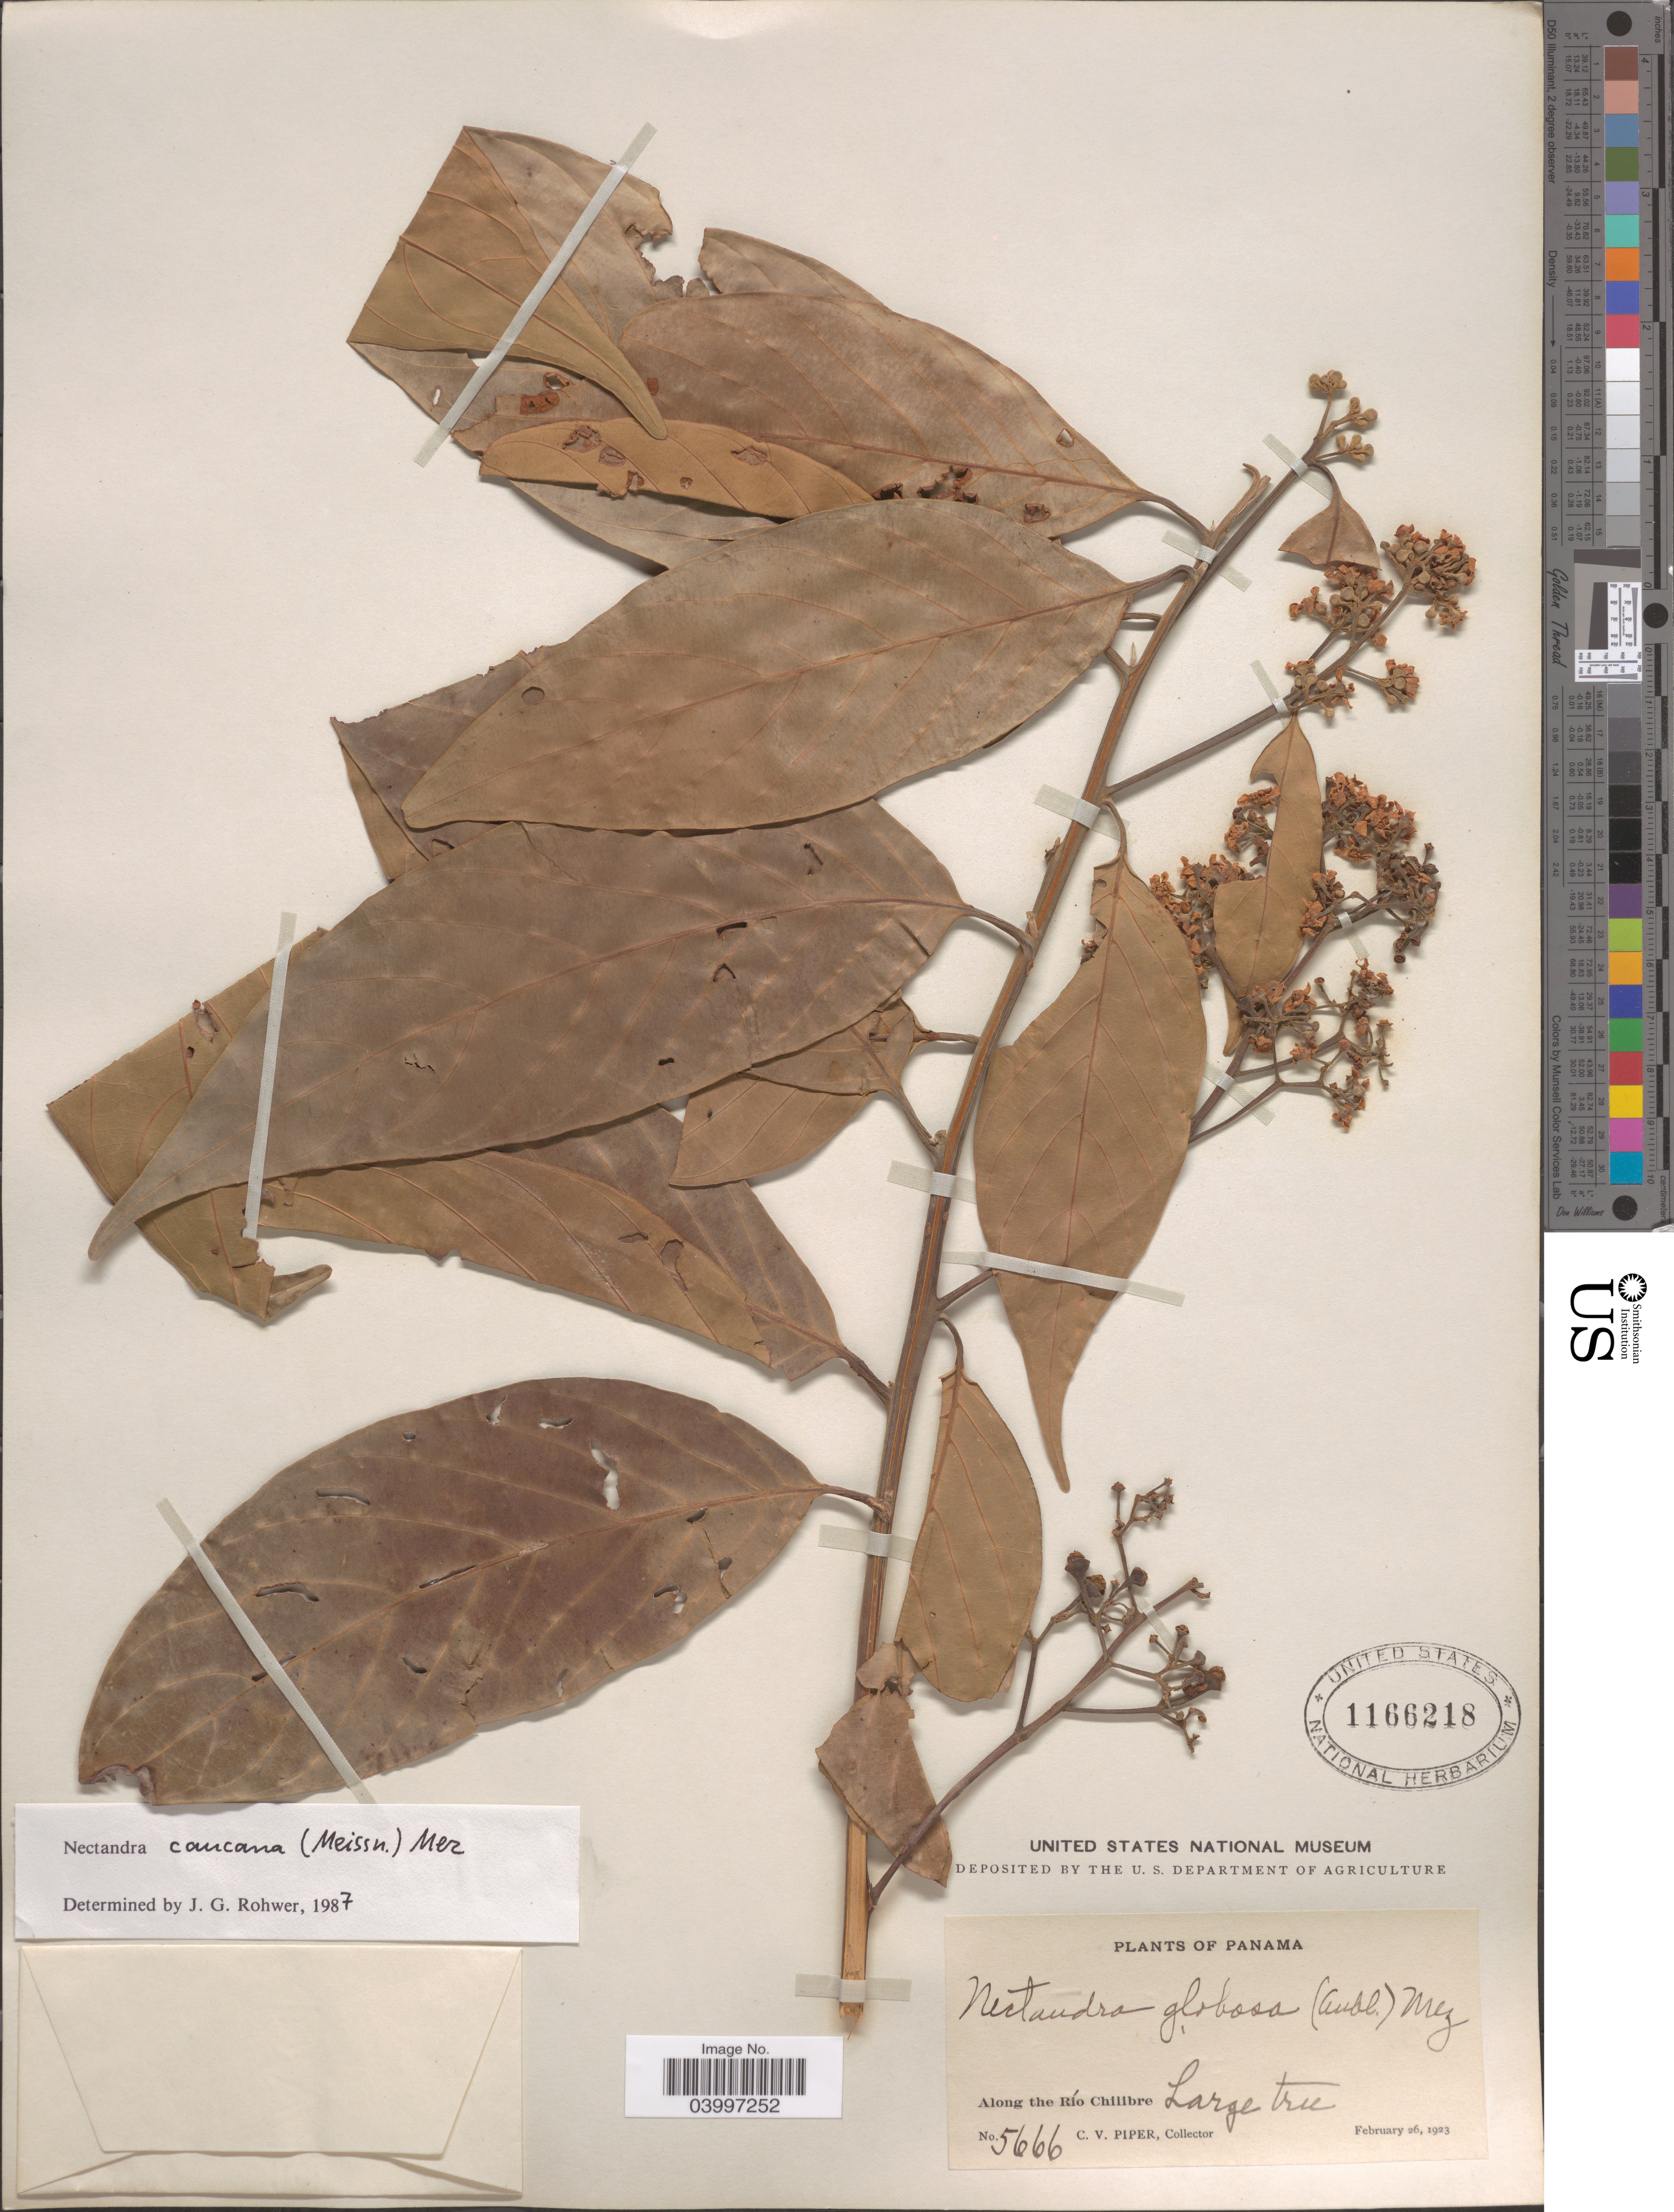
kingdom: Plantae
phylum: Tracheophyta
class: Magnoliopsida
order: Laurales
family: Lauraceae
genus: Nectandra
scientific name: Nectandra caucana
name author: (Meisn.) Mez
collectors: C. V. Piper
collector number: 5666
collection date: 1923-02-26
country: Panama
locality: Along the Río Chilibre.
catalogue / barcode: US 1166218